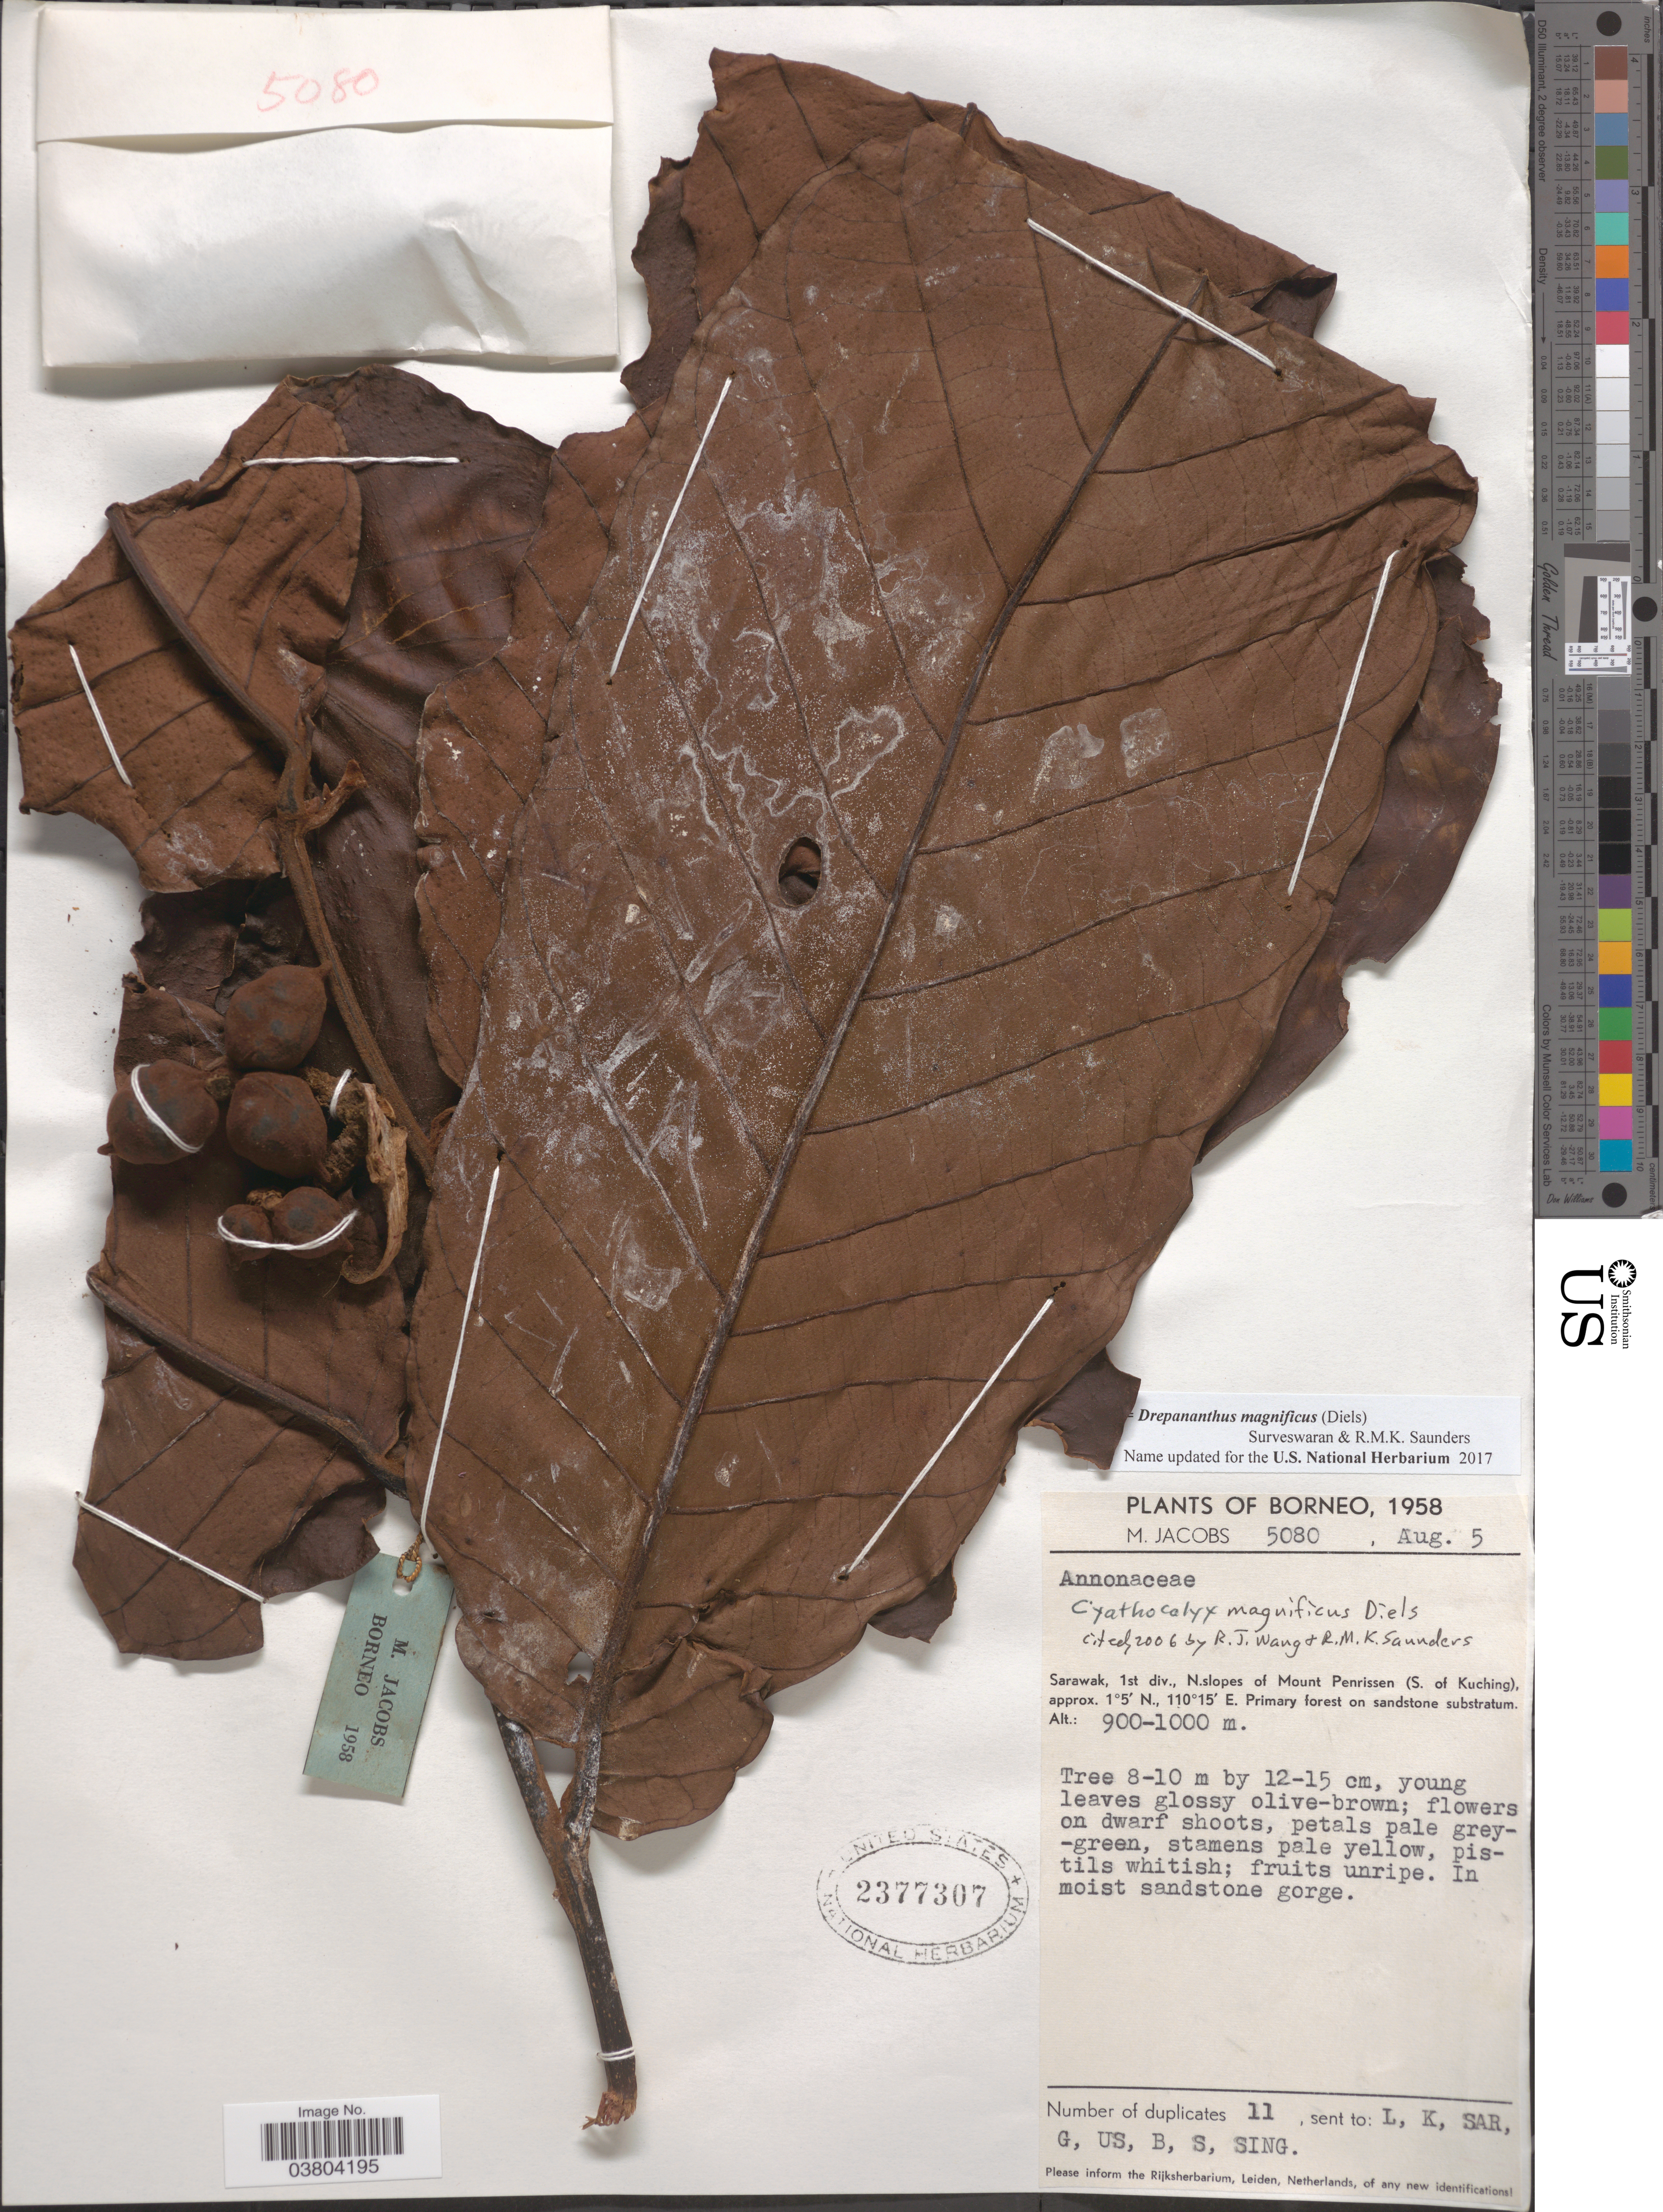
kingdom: Plantae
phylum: Tracheophyta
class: Magnoliopsida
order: Magnoliales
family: Annonaceae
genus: Drepananthus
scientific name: Drepananthus magnificus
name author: (Diels) Surveswaran & R.M.K. Saunders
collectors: M. Jacobs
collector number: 5080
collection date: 1958-08-05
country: Malaysia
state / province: Sarawak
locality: Borneo. 1st div., N.slopes of Mount Penrissen (S. of Kuching).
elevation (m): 900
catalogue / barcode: US 2377307